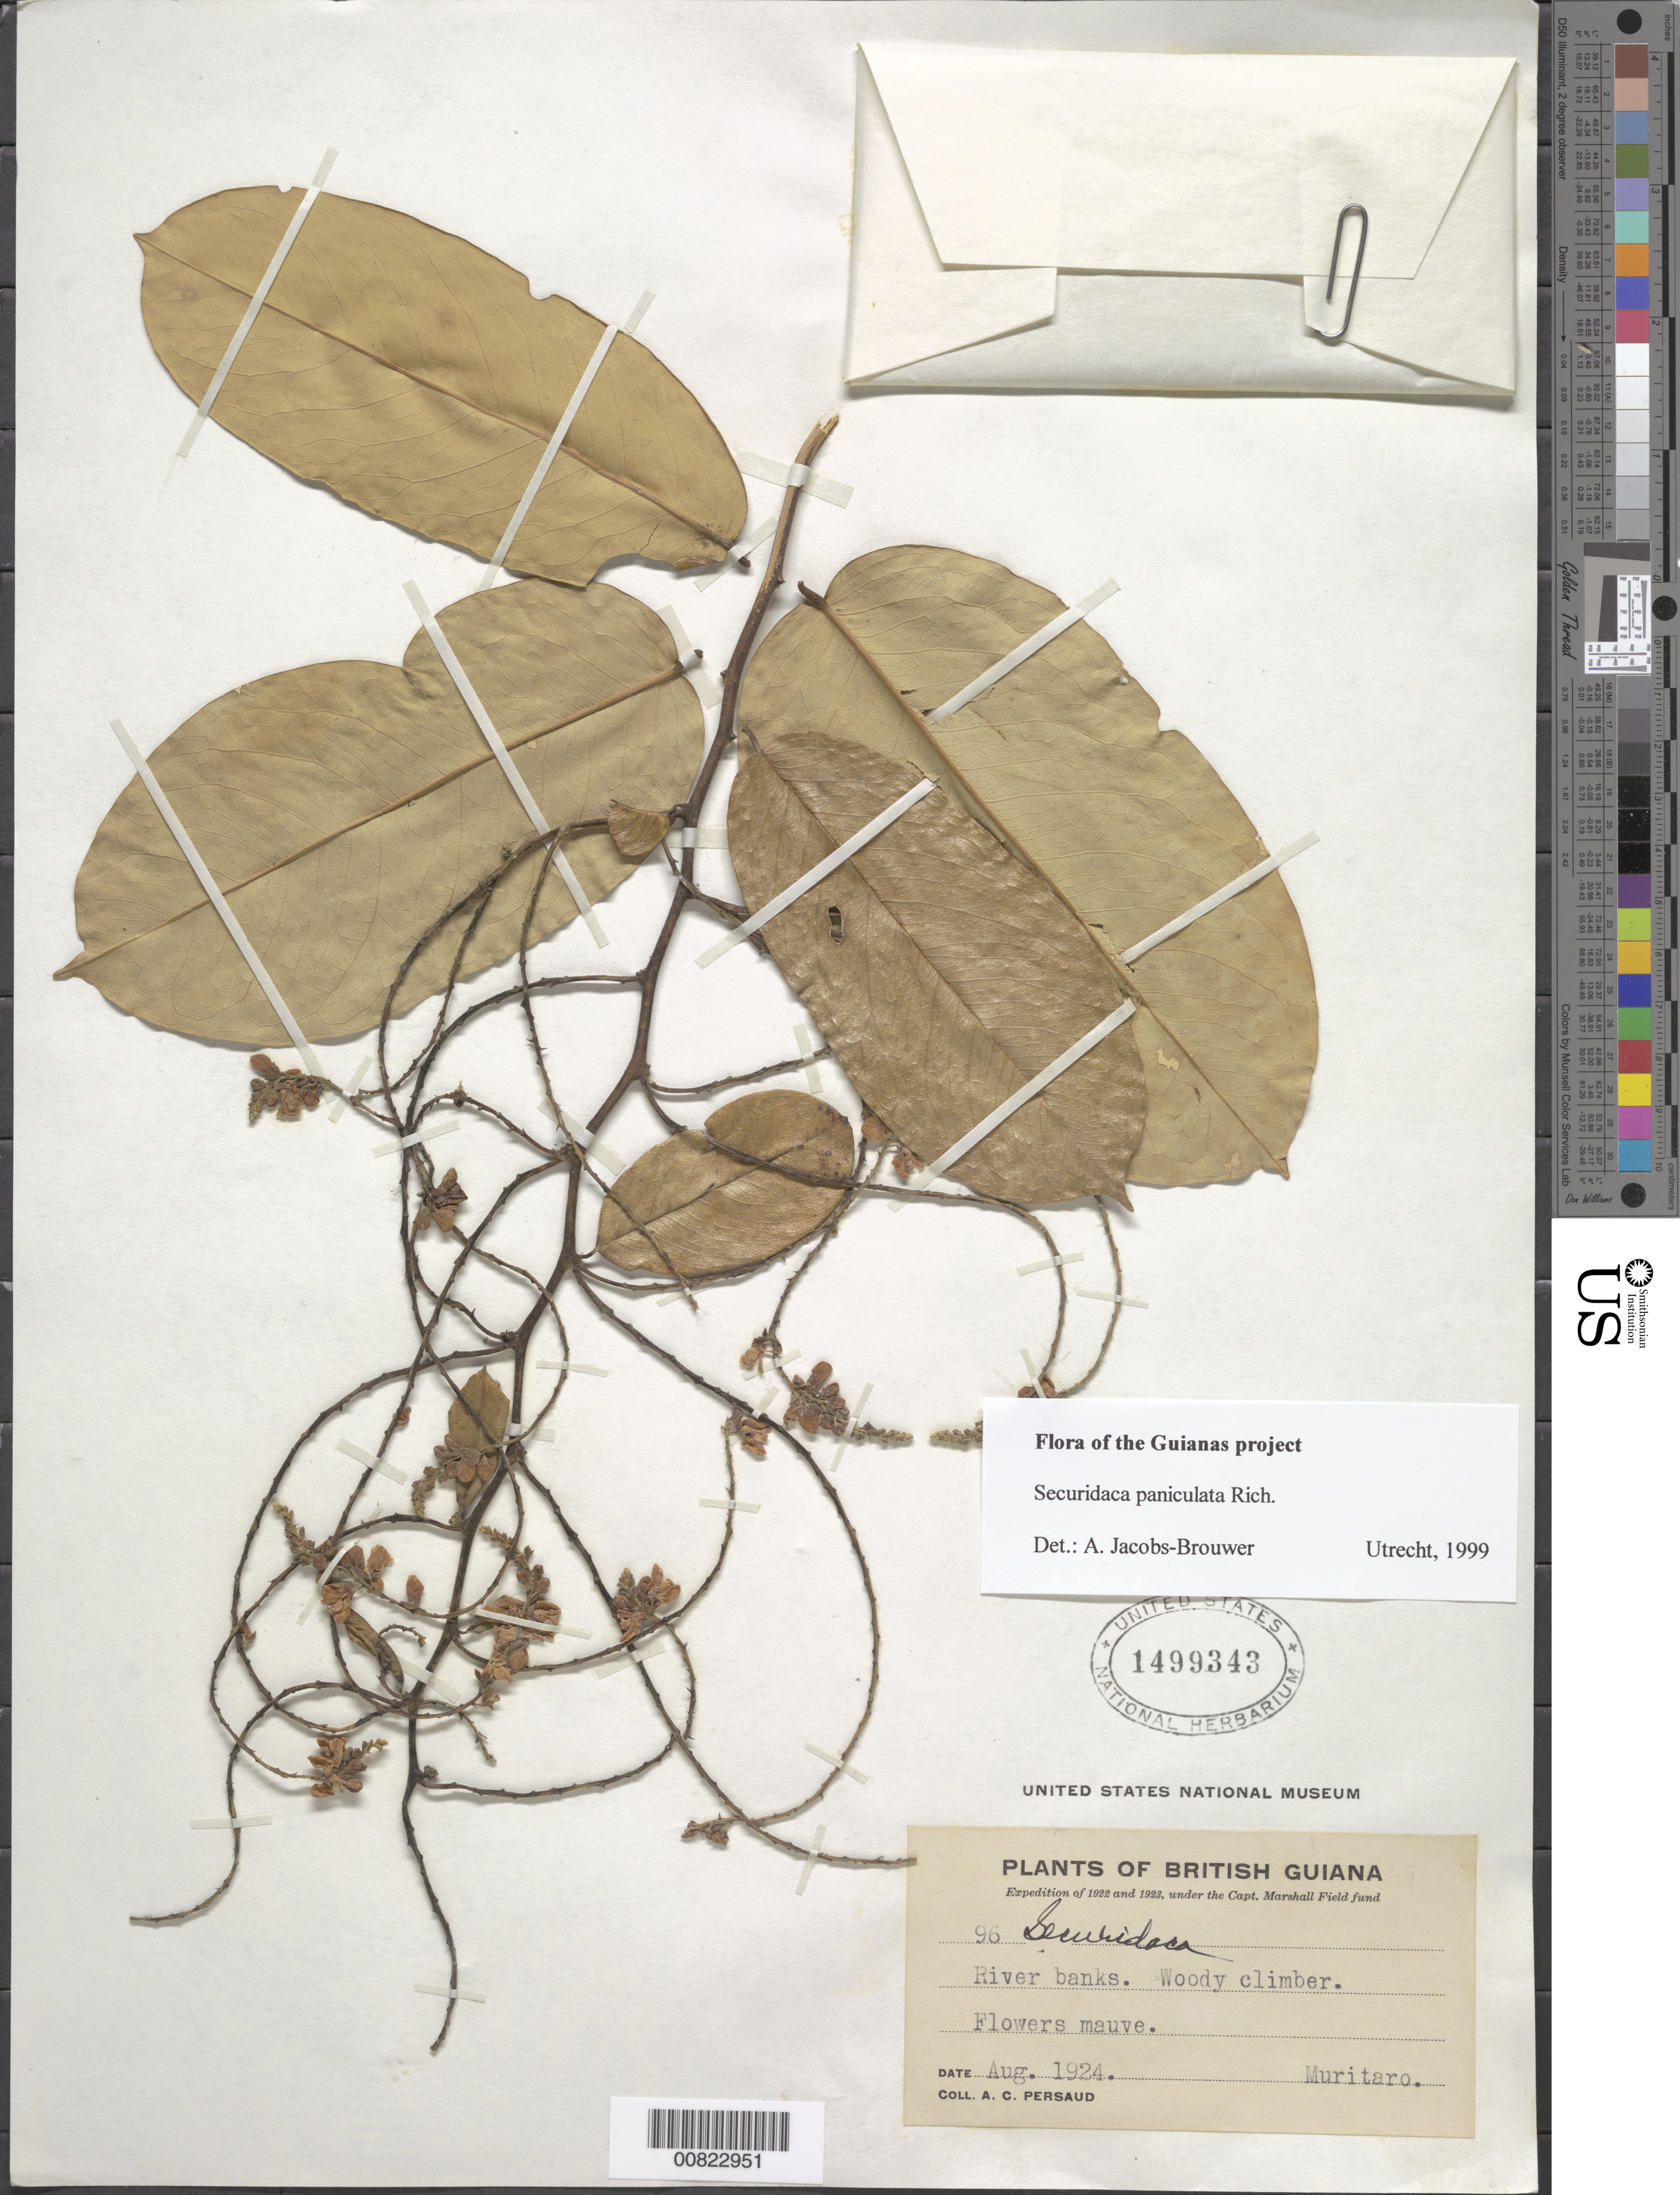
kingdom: Plantae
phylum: Tracheophyta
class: Magnoliopsida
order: Fabales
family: Polygalaceae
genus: Securidaca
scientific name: Securidaca paniculata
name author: Rich.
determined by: Jacobs-Brouwer, A.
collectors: A. Persaud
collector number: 96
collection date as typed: Aug-24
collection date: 1924-08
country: Guyana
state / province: U. Demerara-Berbice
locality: Muritaro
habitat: Riverbanks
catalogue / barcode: US 1499343